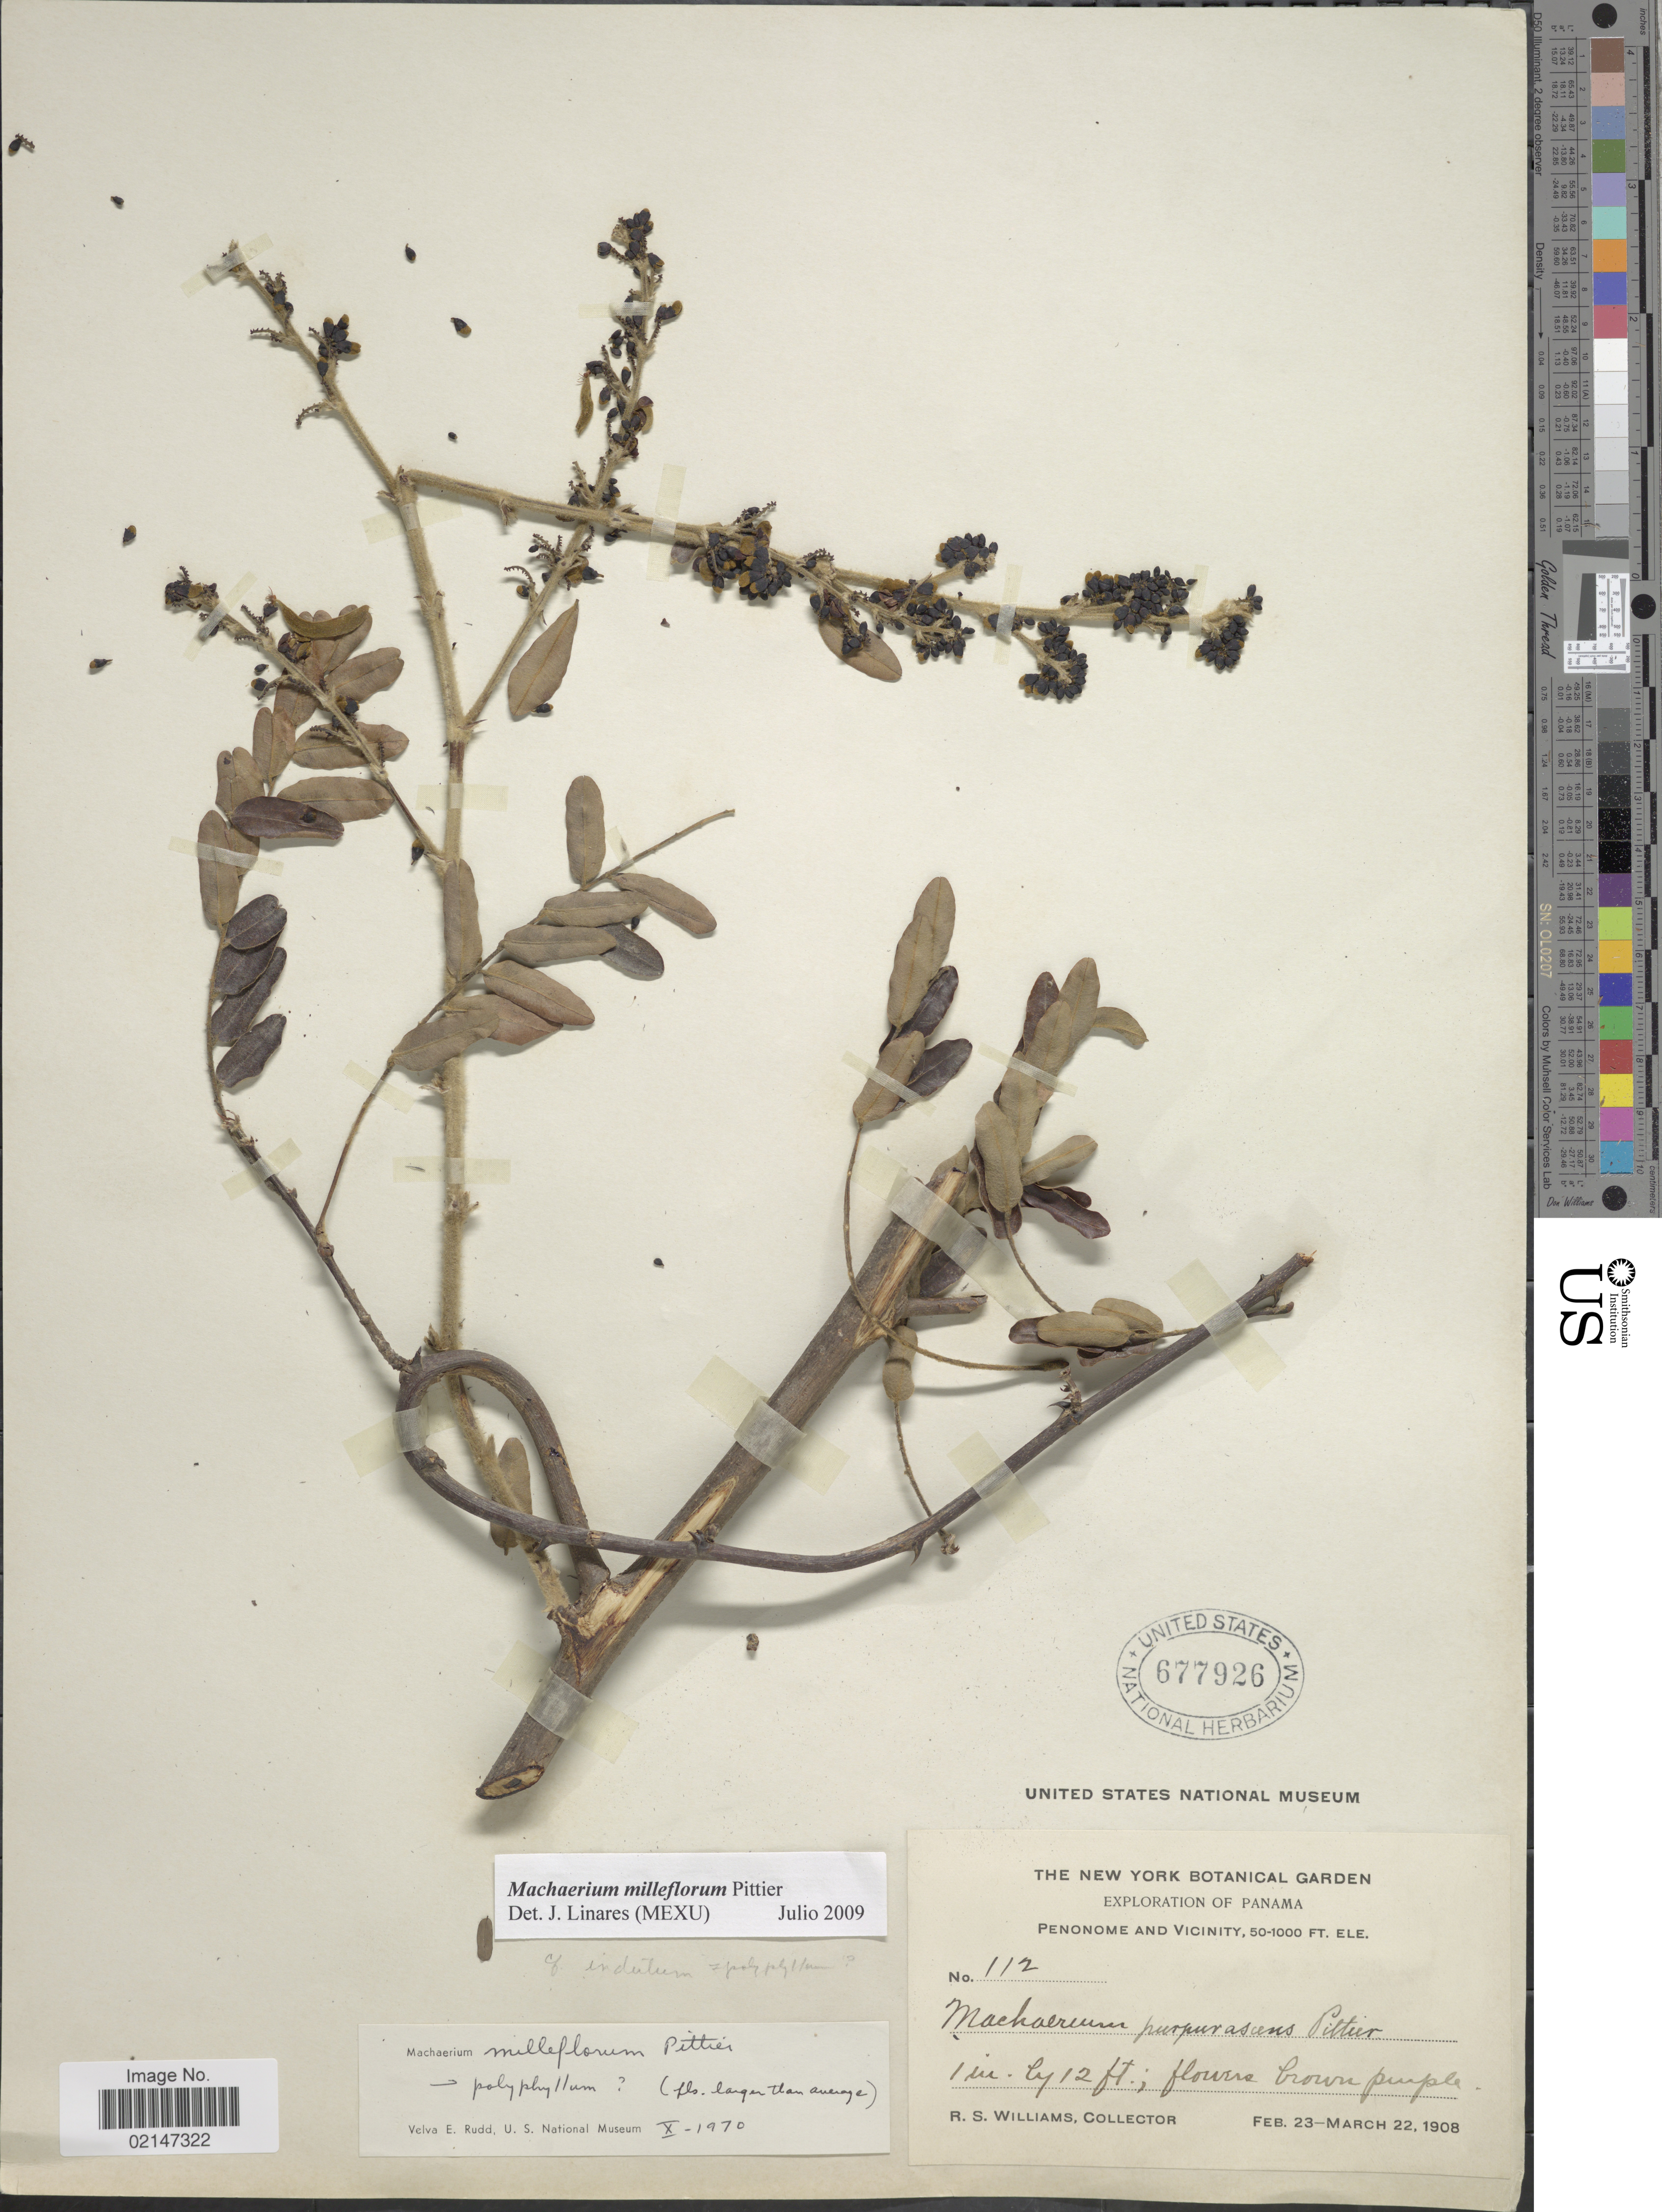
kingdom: Plantae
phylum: Tracheophyta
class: Magnoliopsida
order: Fabales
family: Fabaceae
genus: Machaerium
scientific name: Machaerium milleflorum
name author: Pittier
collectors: R. S. Williams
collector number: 112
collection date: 1908-02-23/1908-03-22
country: Panama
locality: Penonome And Vicinity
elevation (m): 15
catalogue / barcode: US 677926